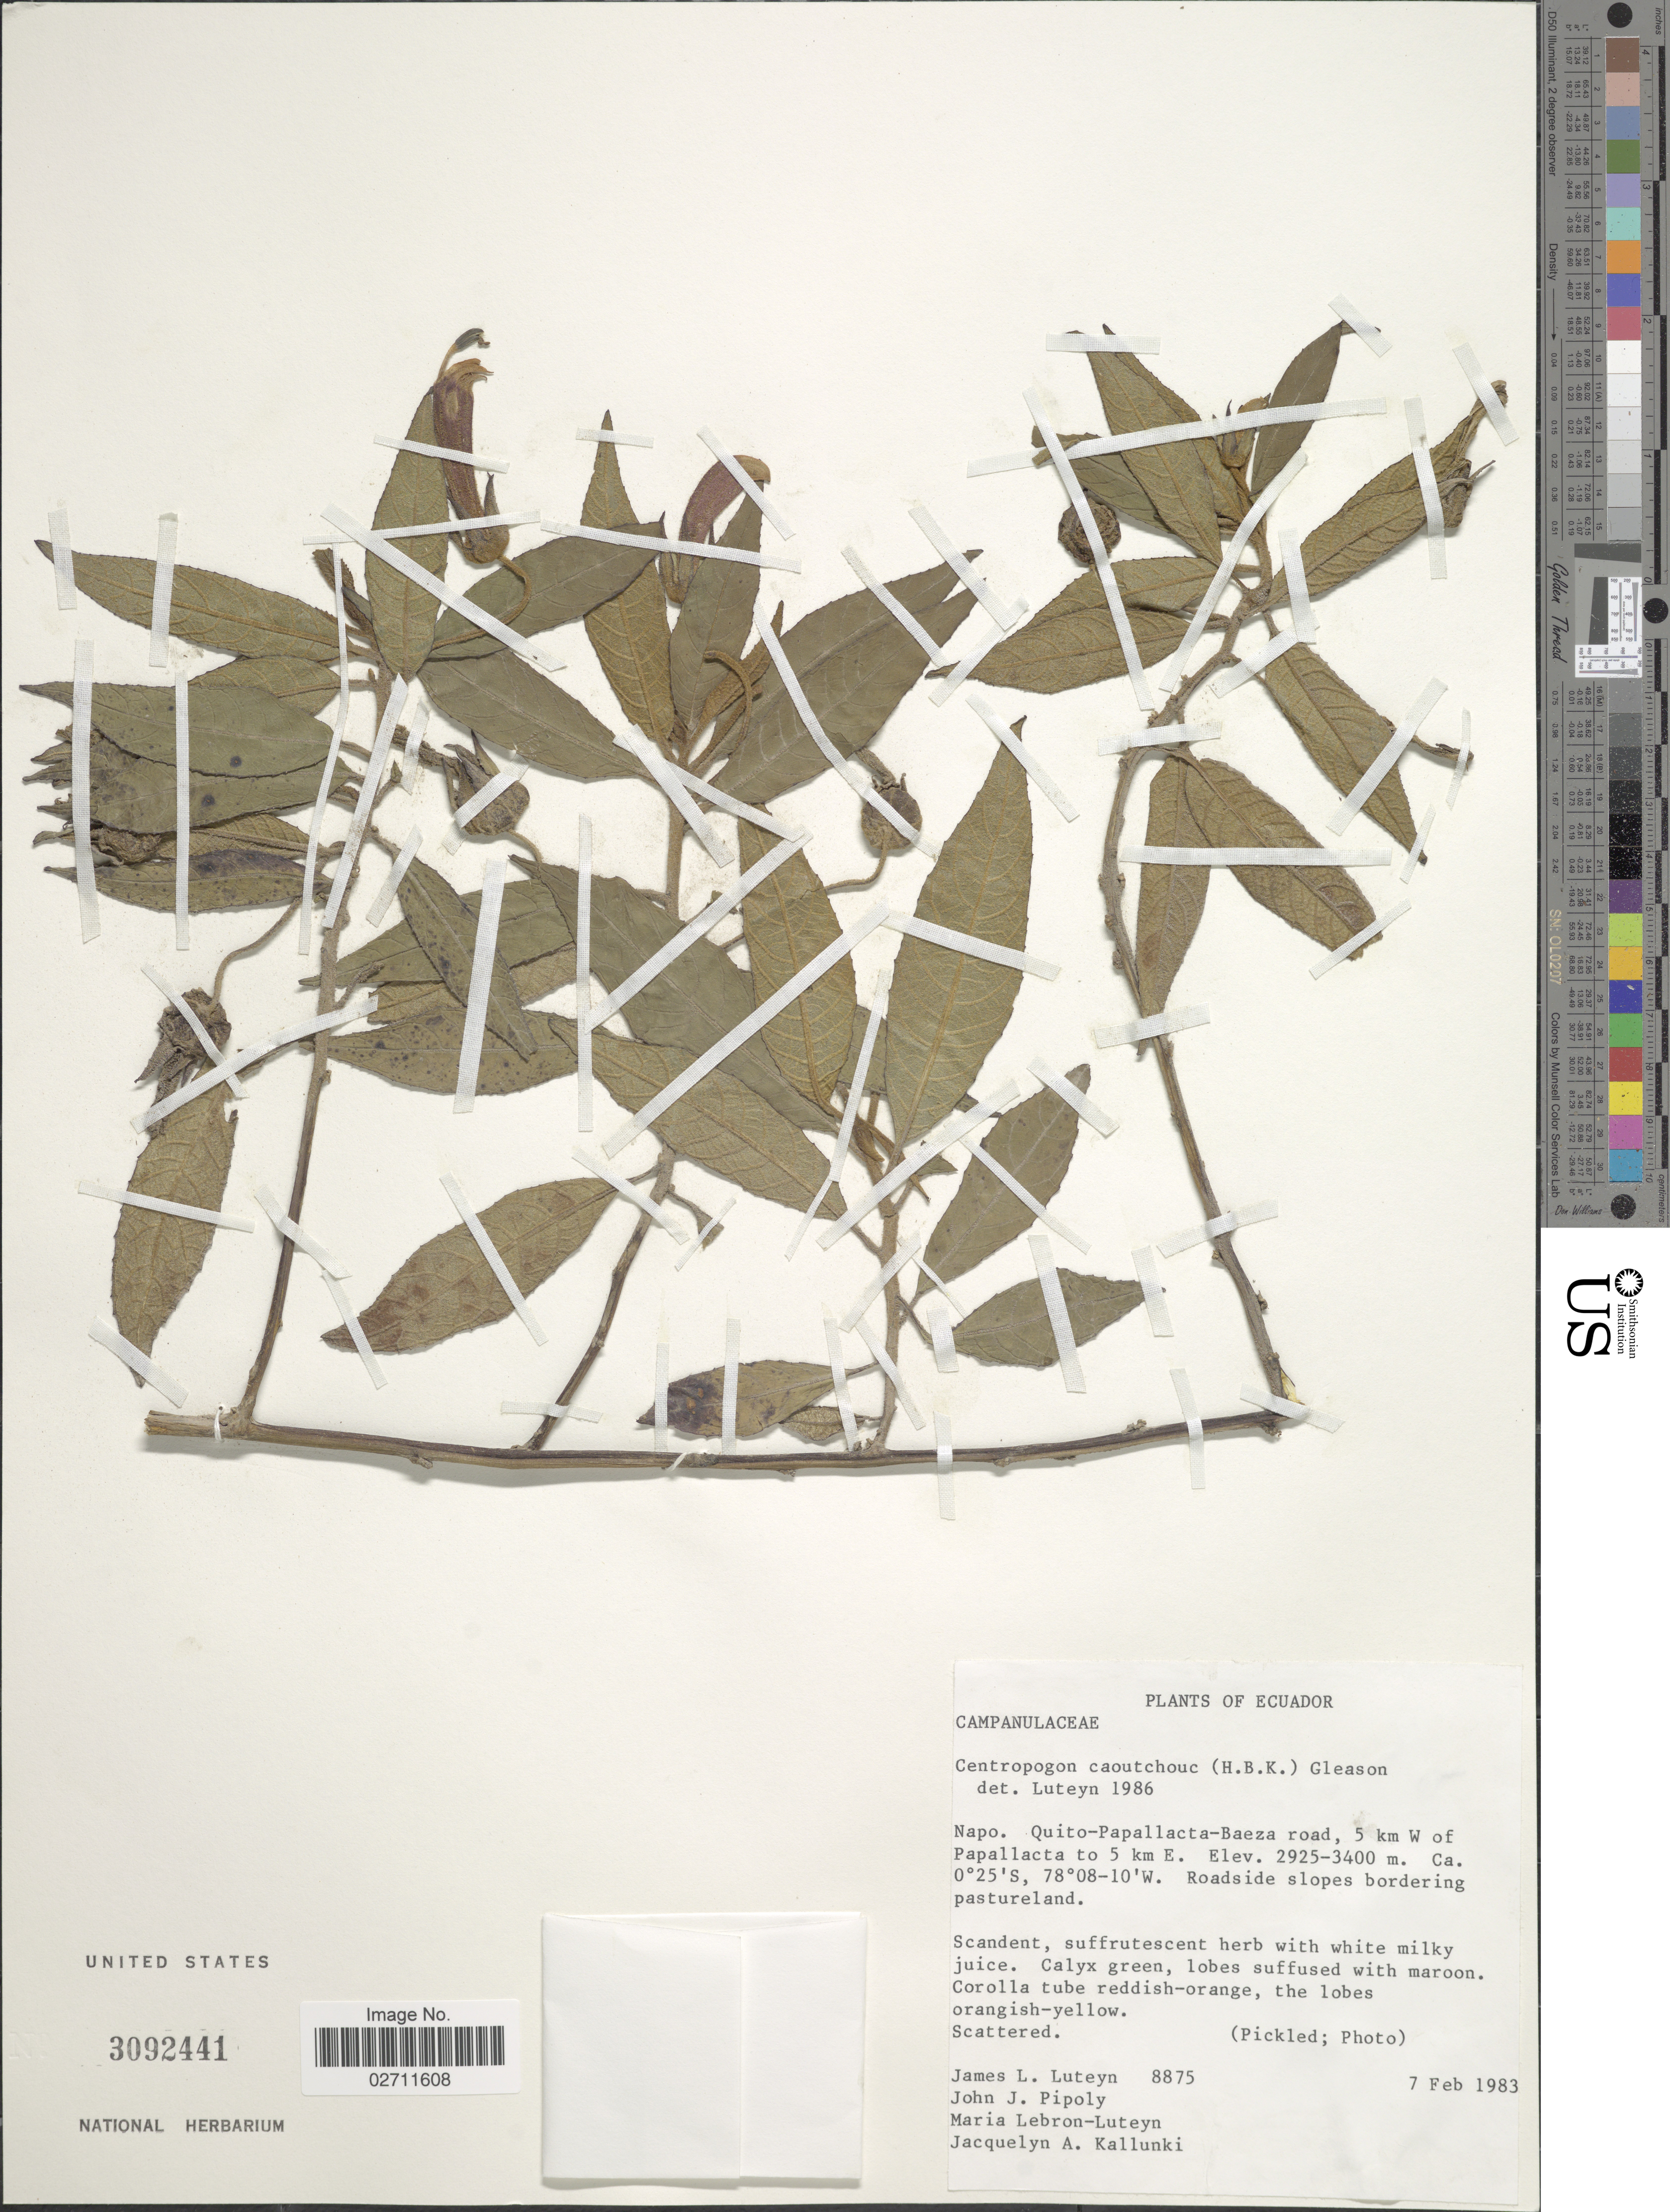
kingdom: Plantae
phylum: Tracheophyta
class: Magnoliopsida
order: Asterales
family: Campanulaceae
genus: Centropogon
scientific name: Centropogon caoutchouc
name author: (Kunth) Gleason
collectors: J. L. Luteyn, J. J. Pipoly, M. L. Lebrón-Luteyn & J. Kallunki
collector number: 8875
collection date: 1983-02-07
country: Ecuador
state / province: Napo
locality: Quito-Papallacta-Baeza road, 5 km W of Papallacta to 5 km E.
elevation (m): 2925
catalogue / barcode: US 3092441